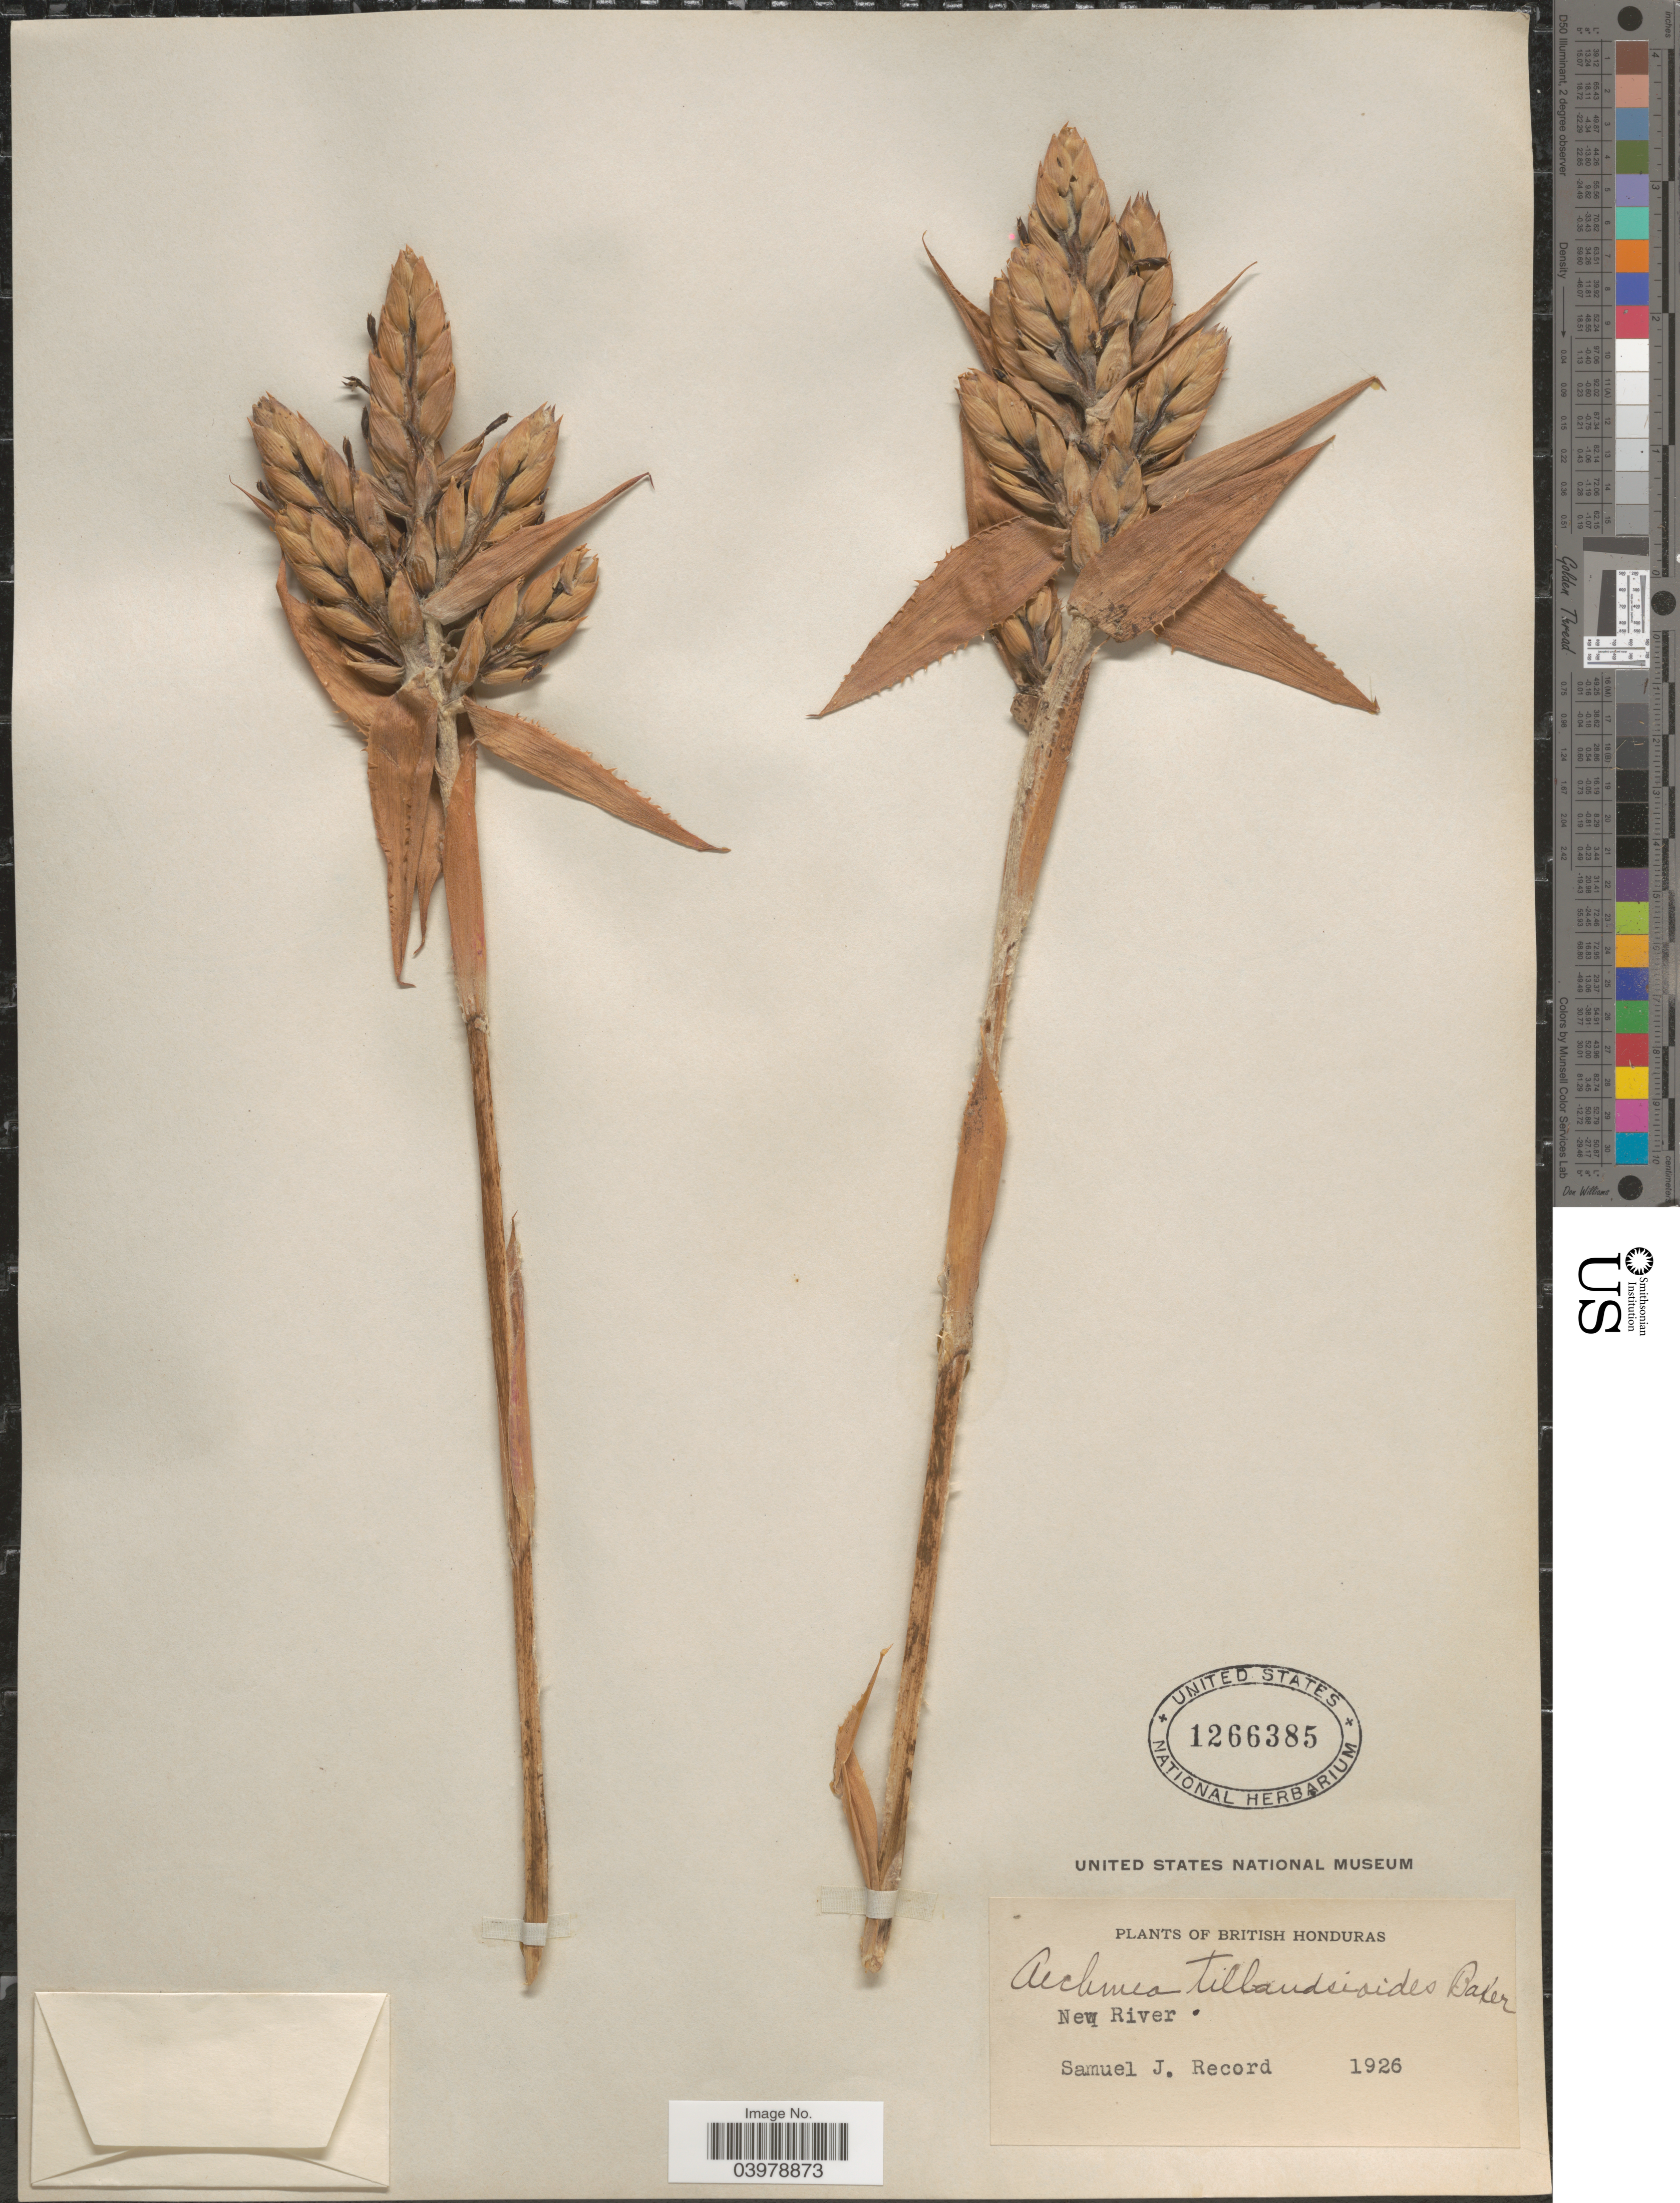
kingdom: Plantae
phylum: Tracheophyta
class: Liliopsida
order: Poales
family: Bromeliaceae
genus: Aechmea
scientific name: Aechmea tillandsioides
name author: (Mart. ex Schult. & Schult. f.) Baker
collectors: S. J. Record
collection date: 1926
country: Belize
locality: British Honduras. New River.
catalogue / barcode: US 1266385